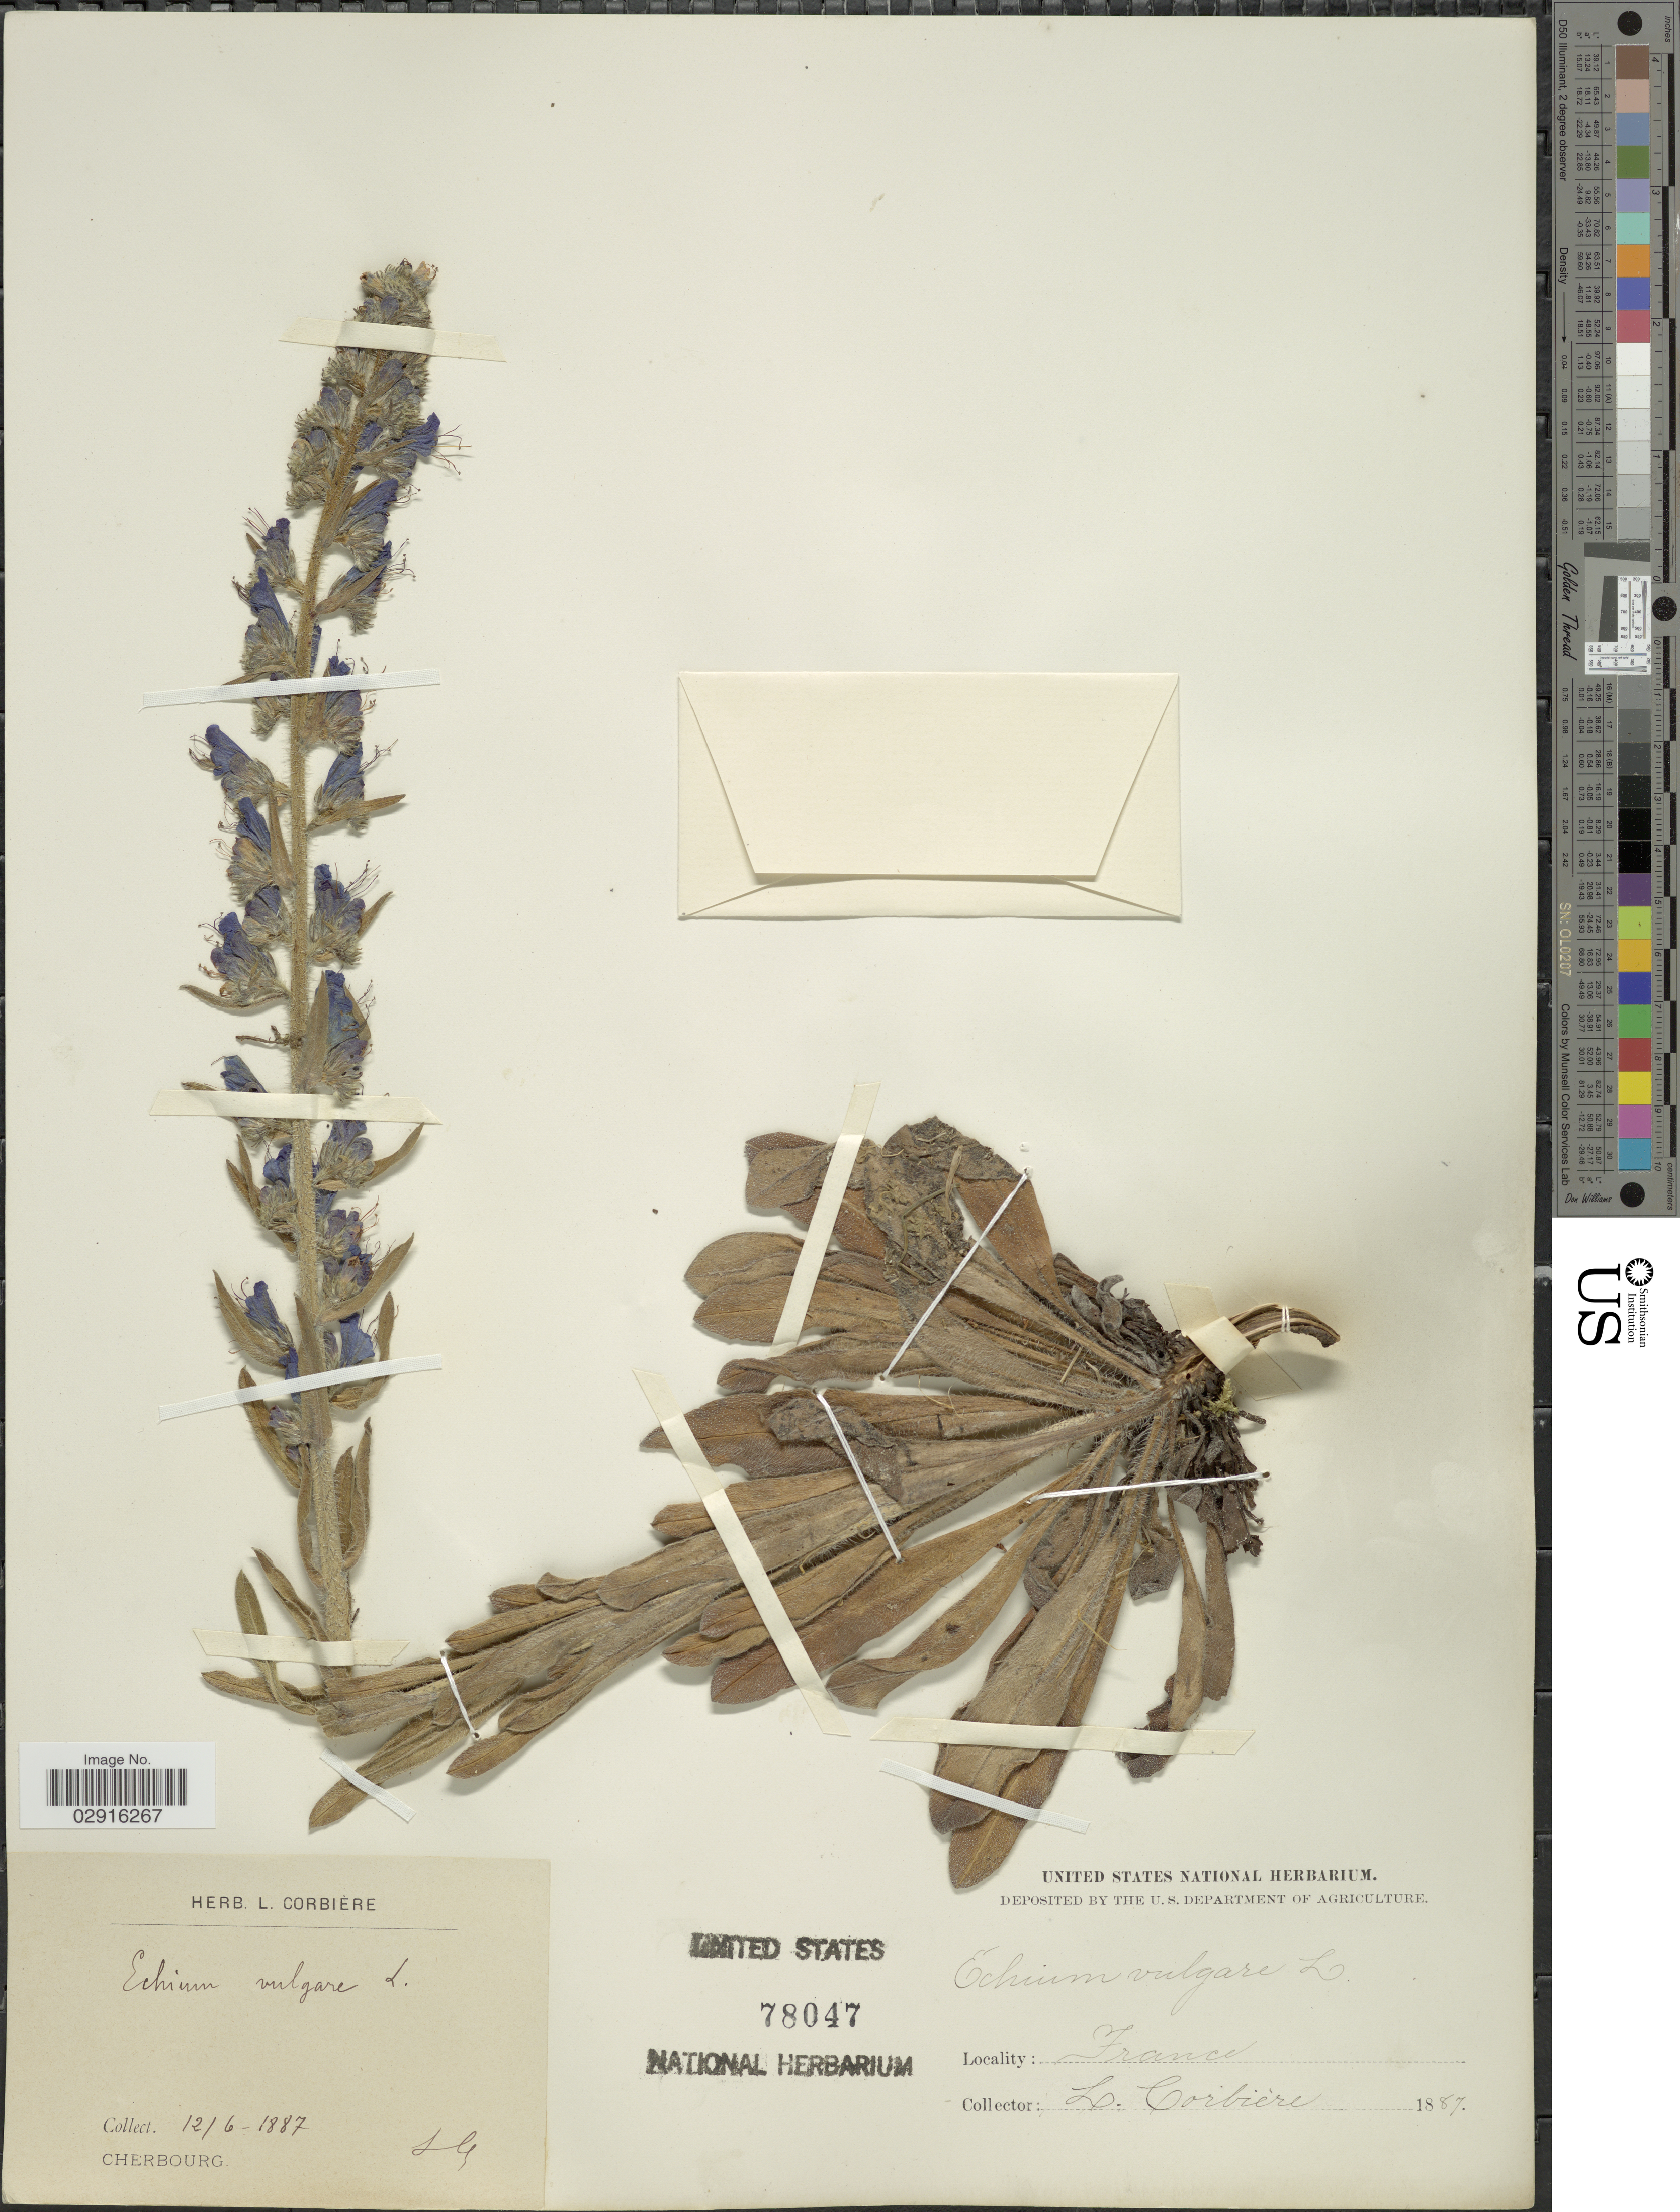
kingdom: Plantae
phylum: Tracheophyta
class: Magnoliopsida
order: Boraginales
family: Boraginaceae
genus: Echium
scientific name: Echium vulgare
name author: L.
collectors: L. Corbière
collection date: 1887-06-12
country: France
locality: Cherbourg.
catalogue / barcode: US 78047